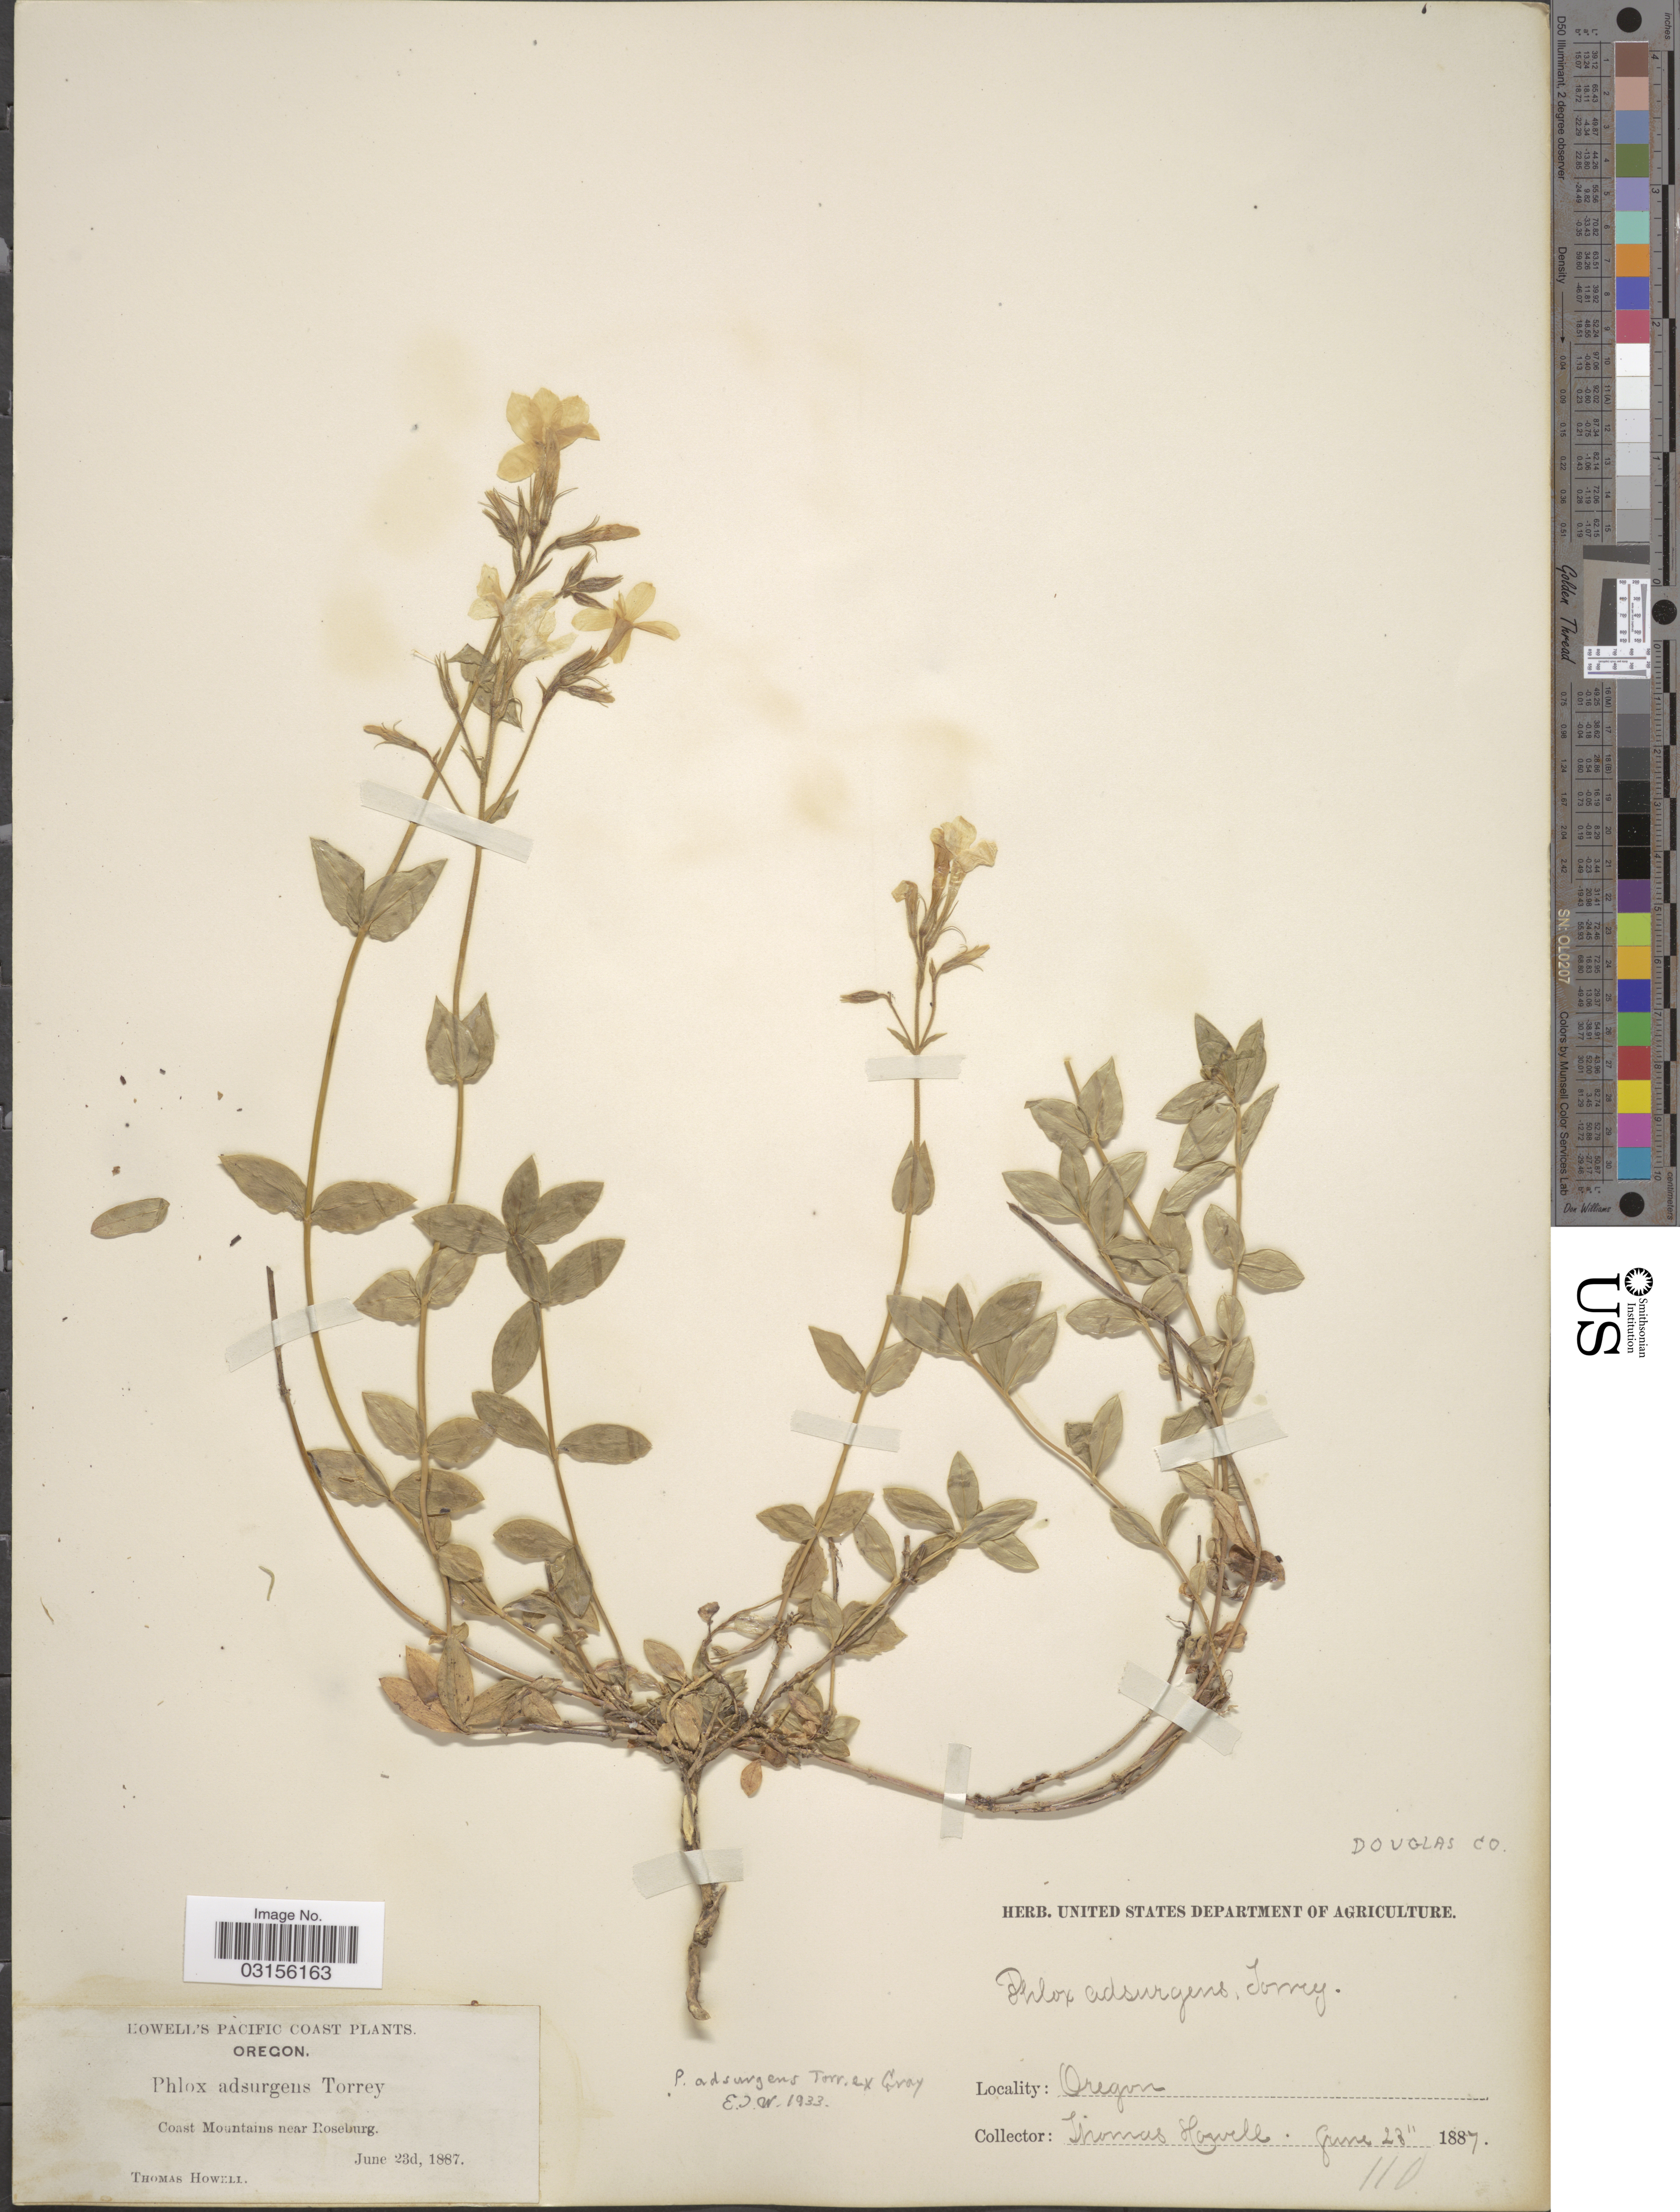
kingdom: Plantae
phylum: Tracheophyta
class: Magnoliopsida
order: Ericales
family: Polemoniaceae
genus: Phlox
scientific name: Phlox adsurgens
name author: Torr. ex A. Gray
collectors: T. Howell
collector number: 110?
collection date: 1887-06-23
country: United States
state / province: Oregon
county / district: Douglas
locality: Pacific Coast. Coast Mountains near Roseburg. Douglas Co.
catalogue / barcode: US 103131